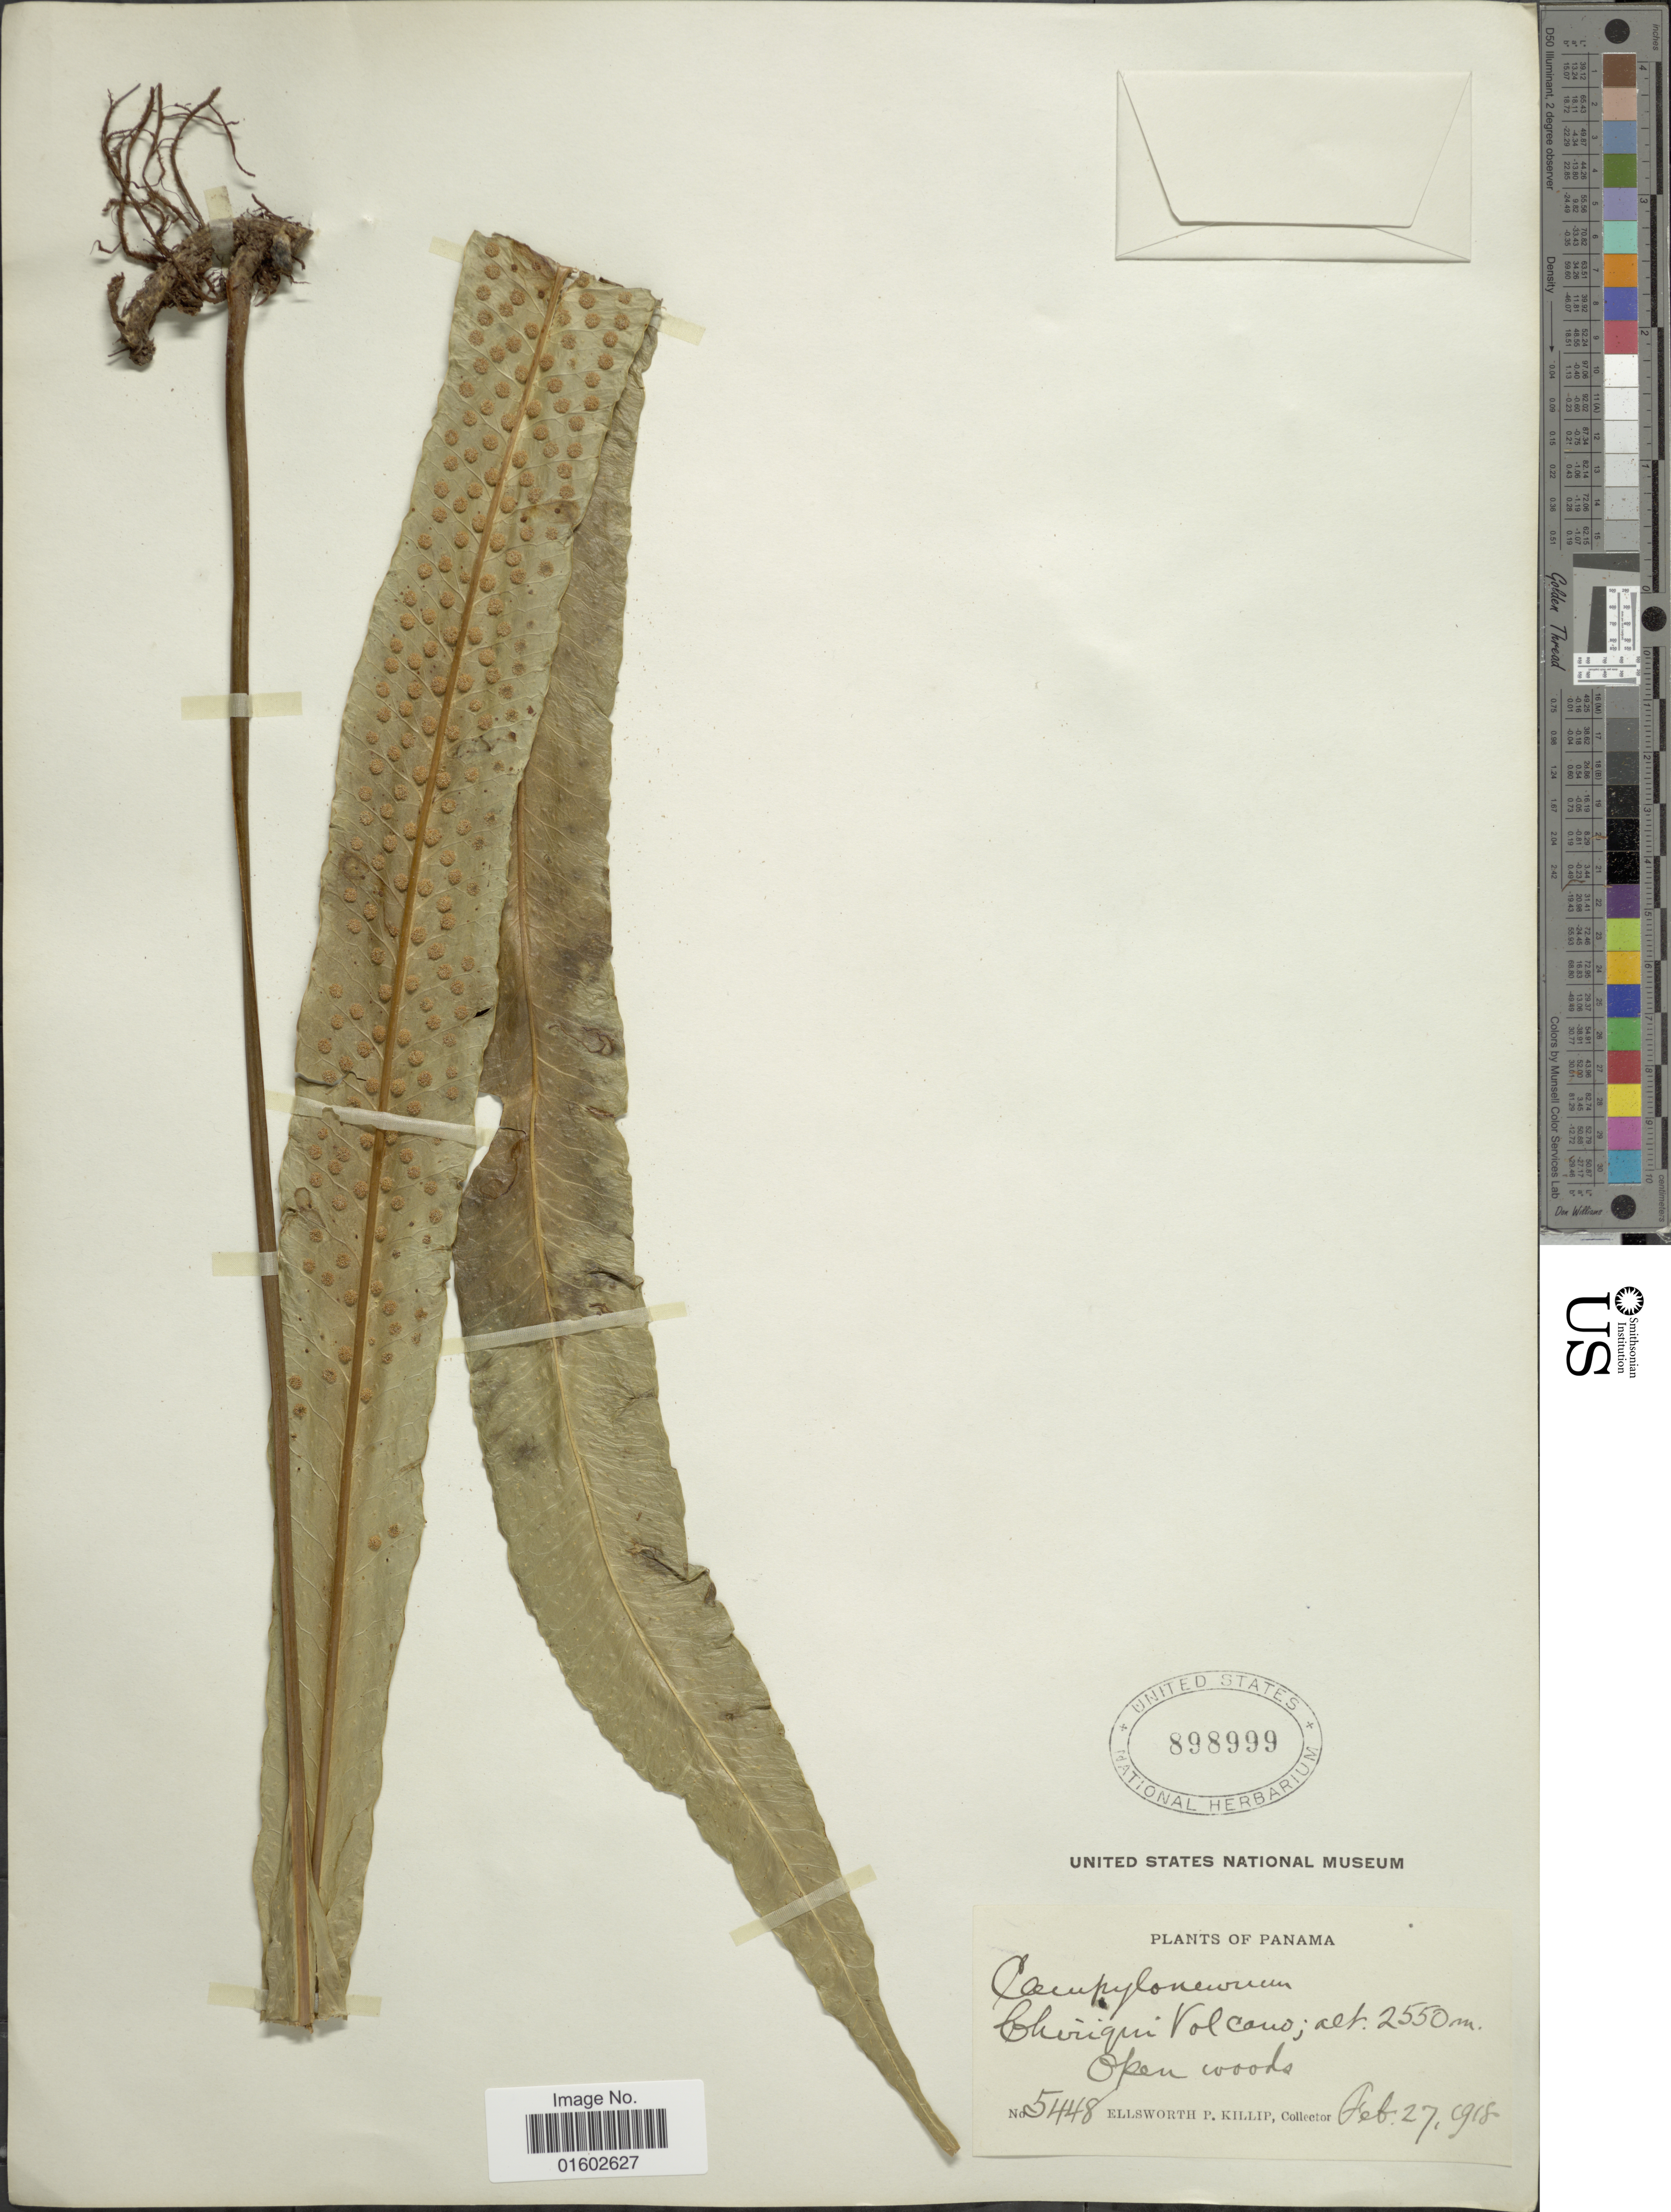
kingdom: Plantae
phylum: Tracheophyta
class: Polypodiopsida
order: Polypodiales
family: Polypodiaceae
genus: Campyloneurum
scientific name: Campyloneurum amphostenon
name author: (Kunze ex Klotzsch) Fée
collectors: E. P. Killip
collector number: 5448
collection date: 1918-02-27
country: Panama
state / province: Chiriqui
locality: Volcano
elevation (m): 2550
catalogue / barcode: US 898999